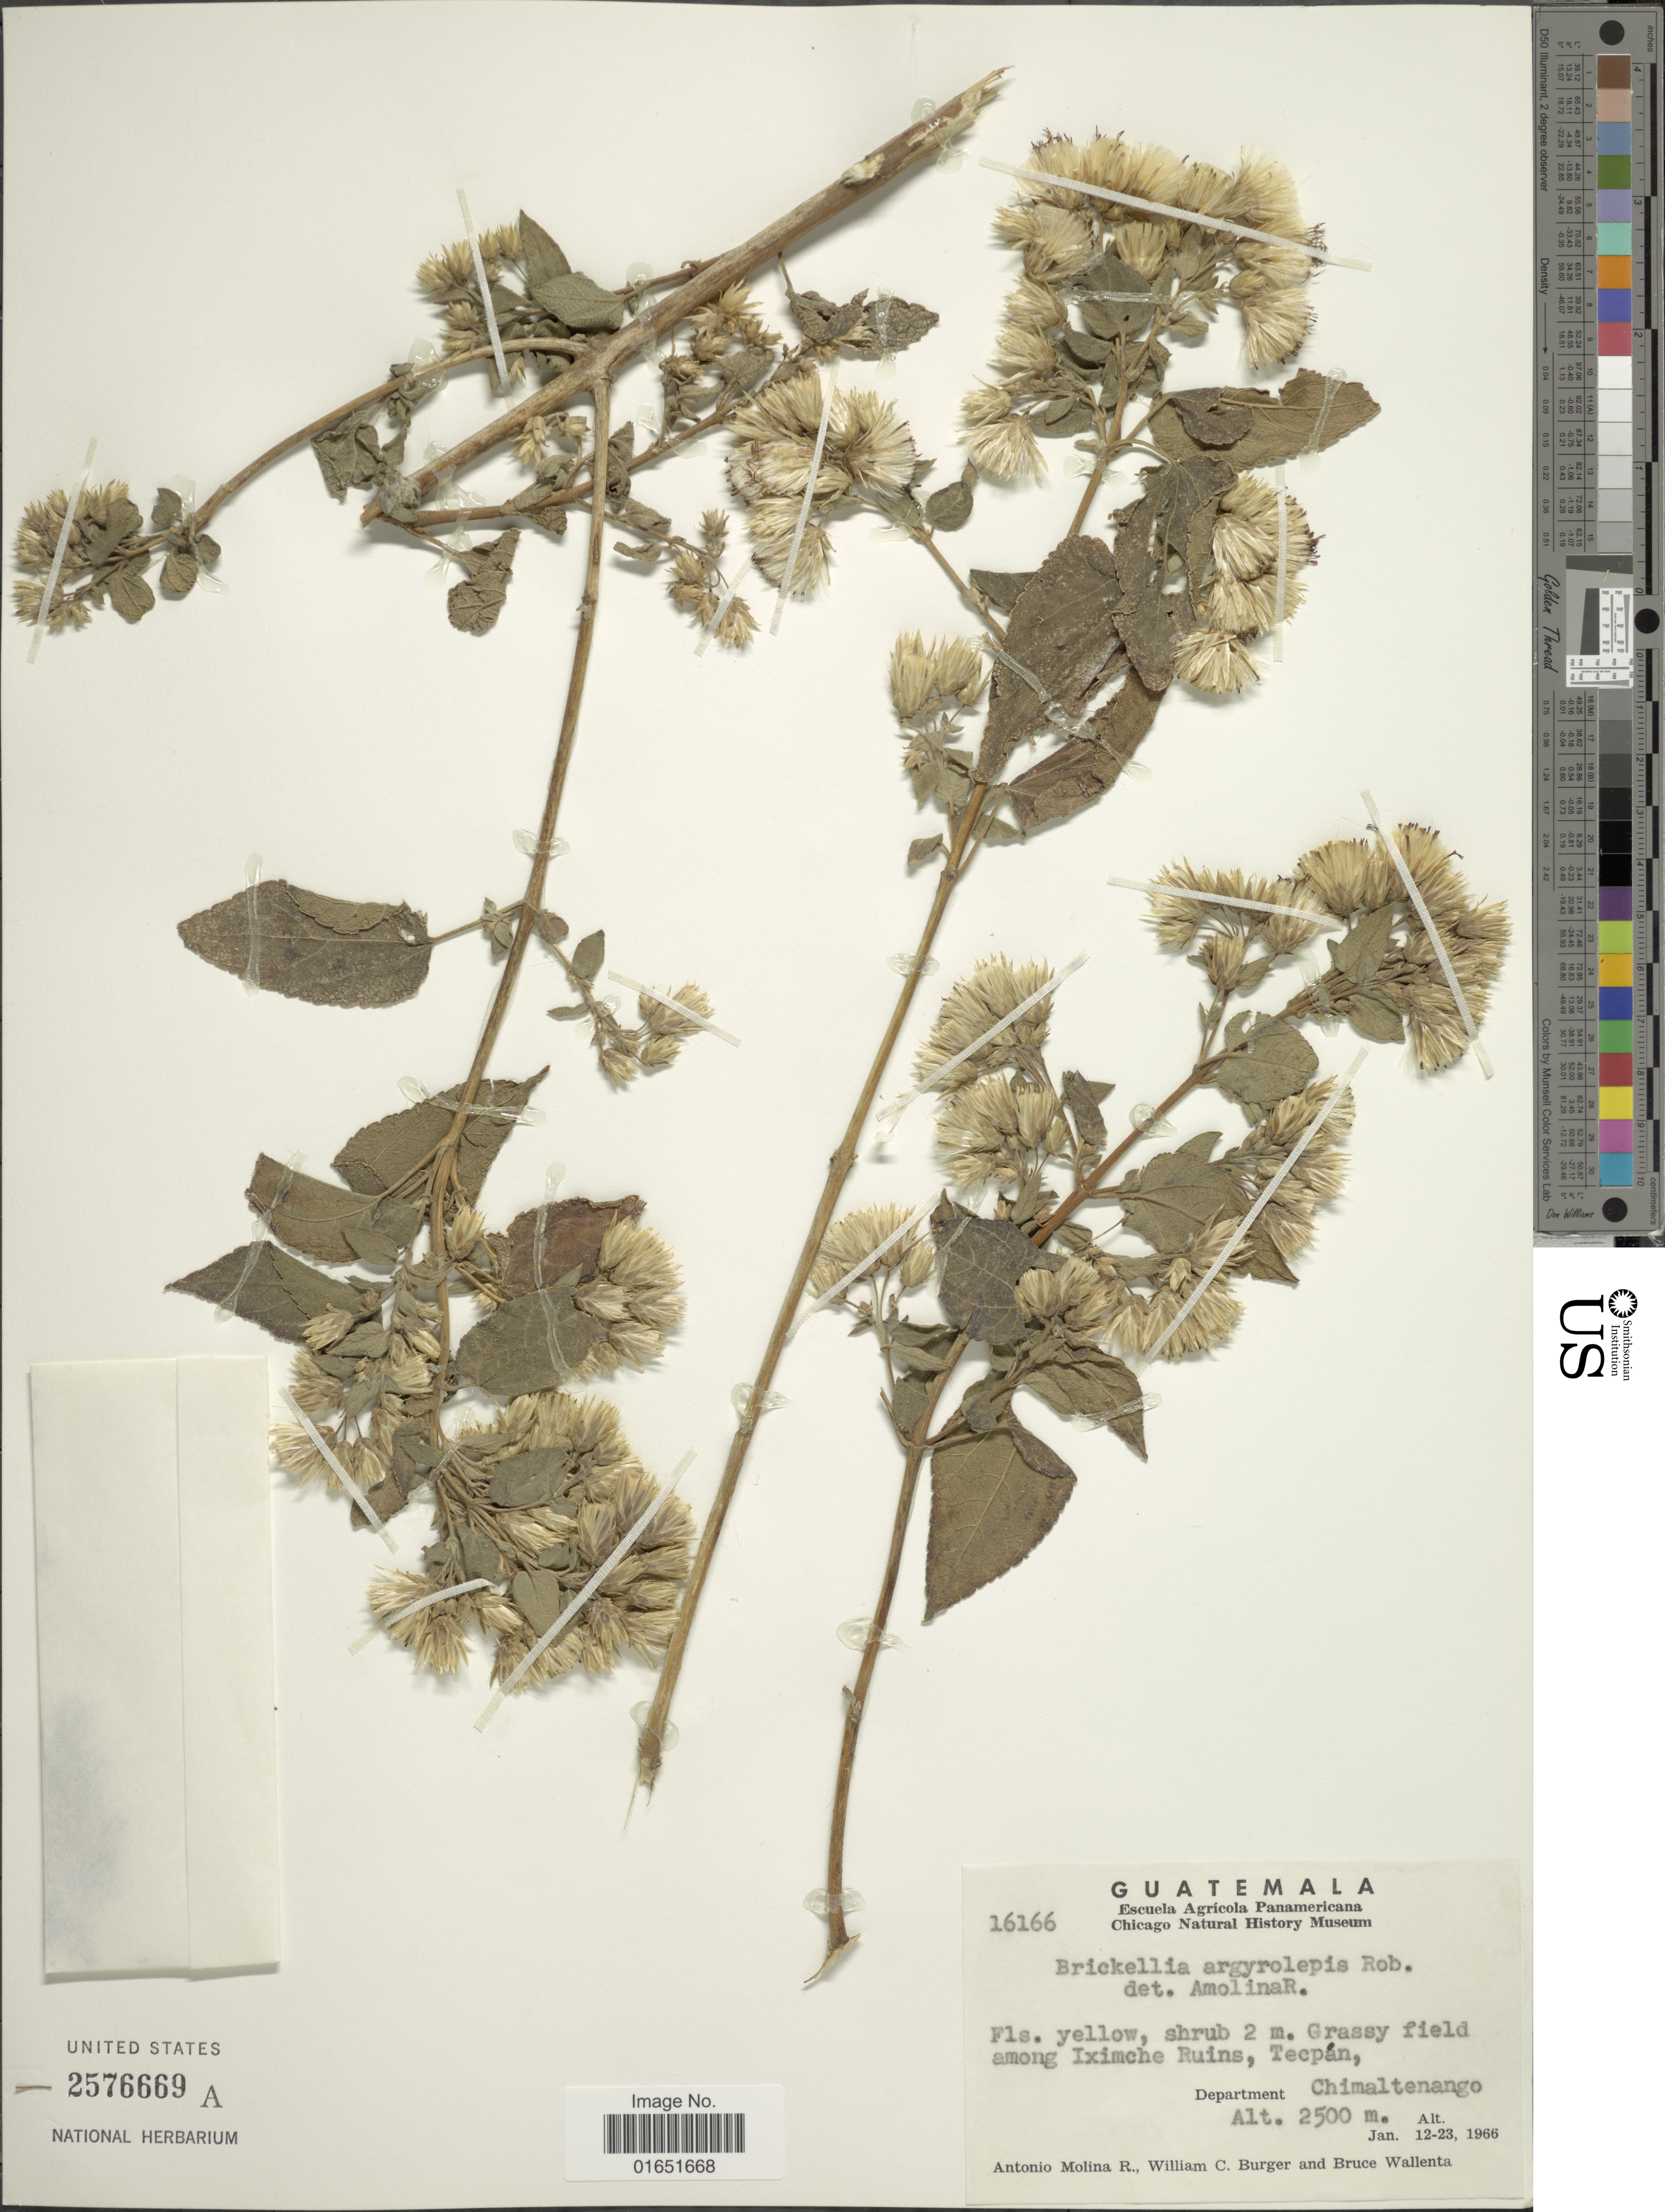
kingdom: Plantae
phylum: Tracheophyta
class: Magnoliopsida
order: Asterales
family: Asteraceae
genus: Brickellia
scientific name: Brickellia argyrolepis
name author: B.L. Rob.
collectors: A. Molina R., W. Burger & B. Wallenta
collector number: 16166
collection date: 1966-01-12/1966-01-23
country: Guatemala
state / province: Chimaltenango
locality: Grassy field among Iximche Ruins, Tecpán, Department Chimaltenango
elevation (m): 2500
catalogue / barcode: US 2576669A